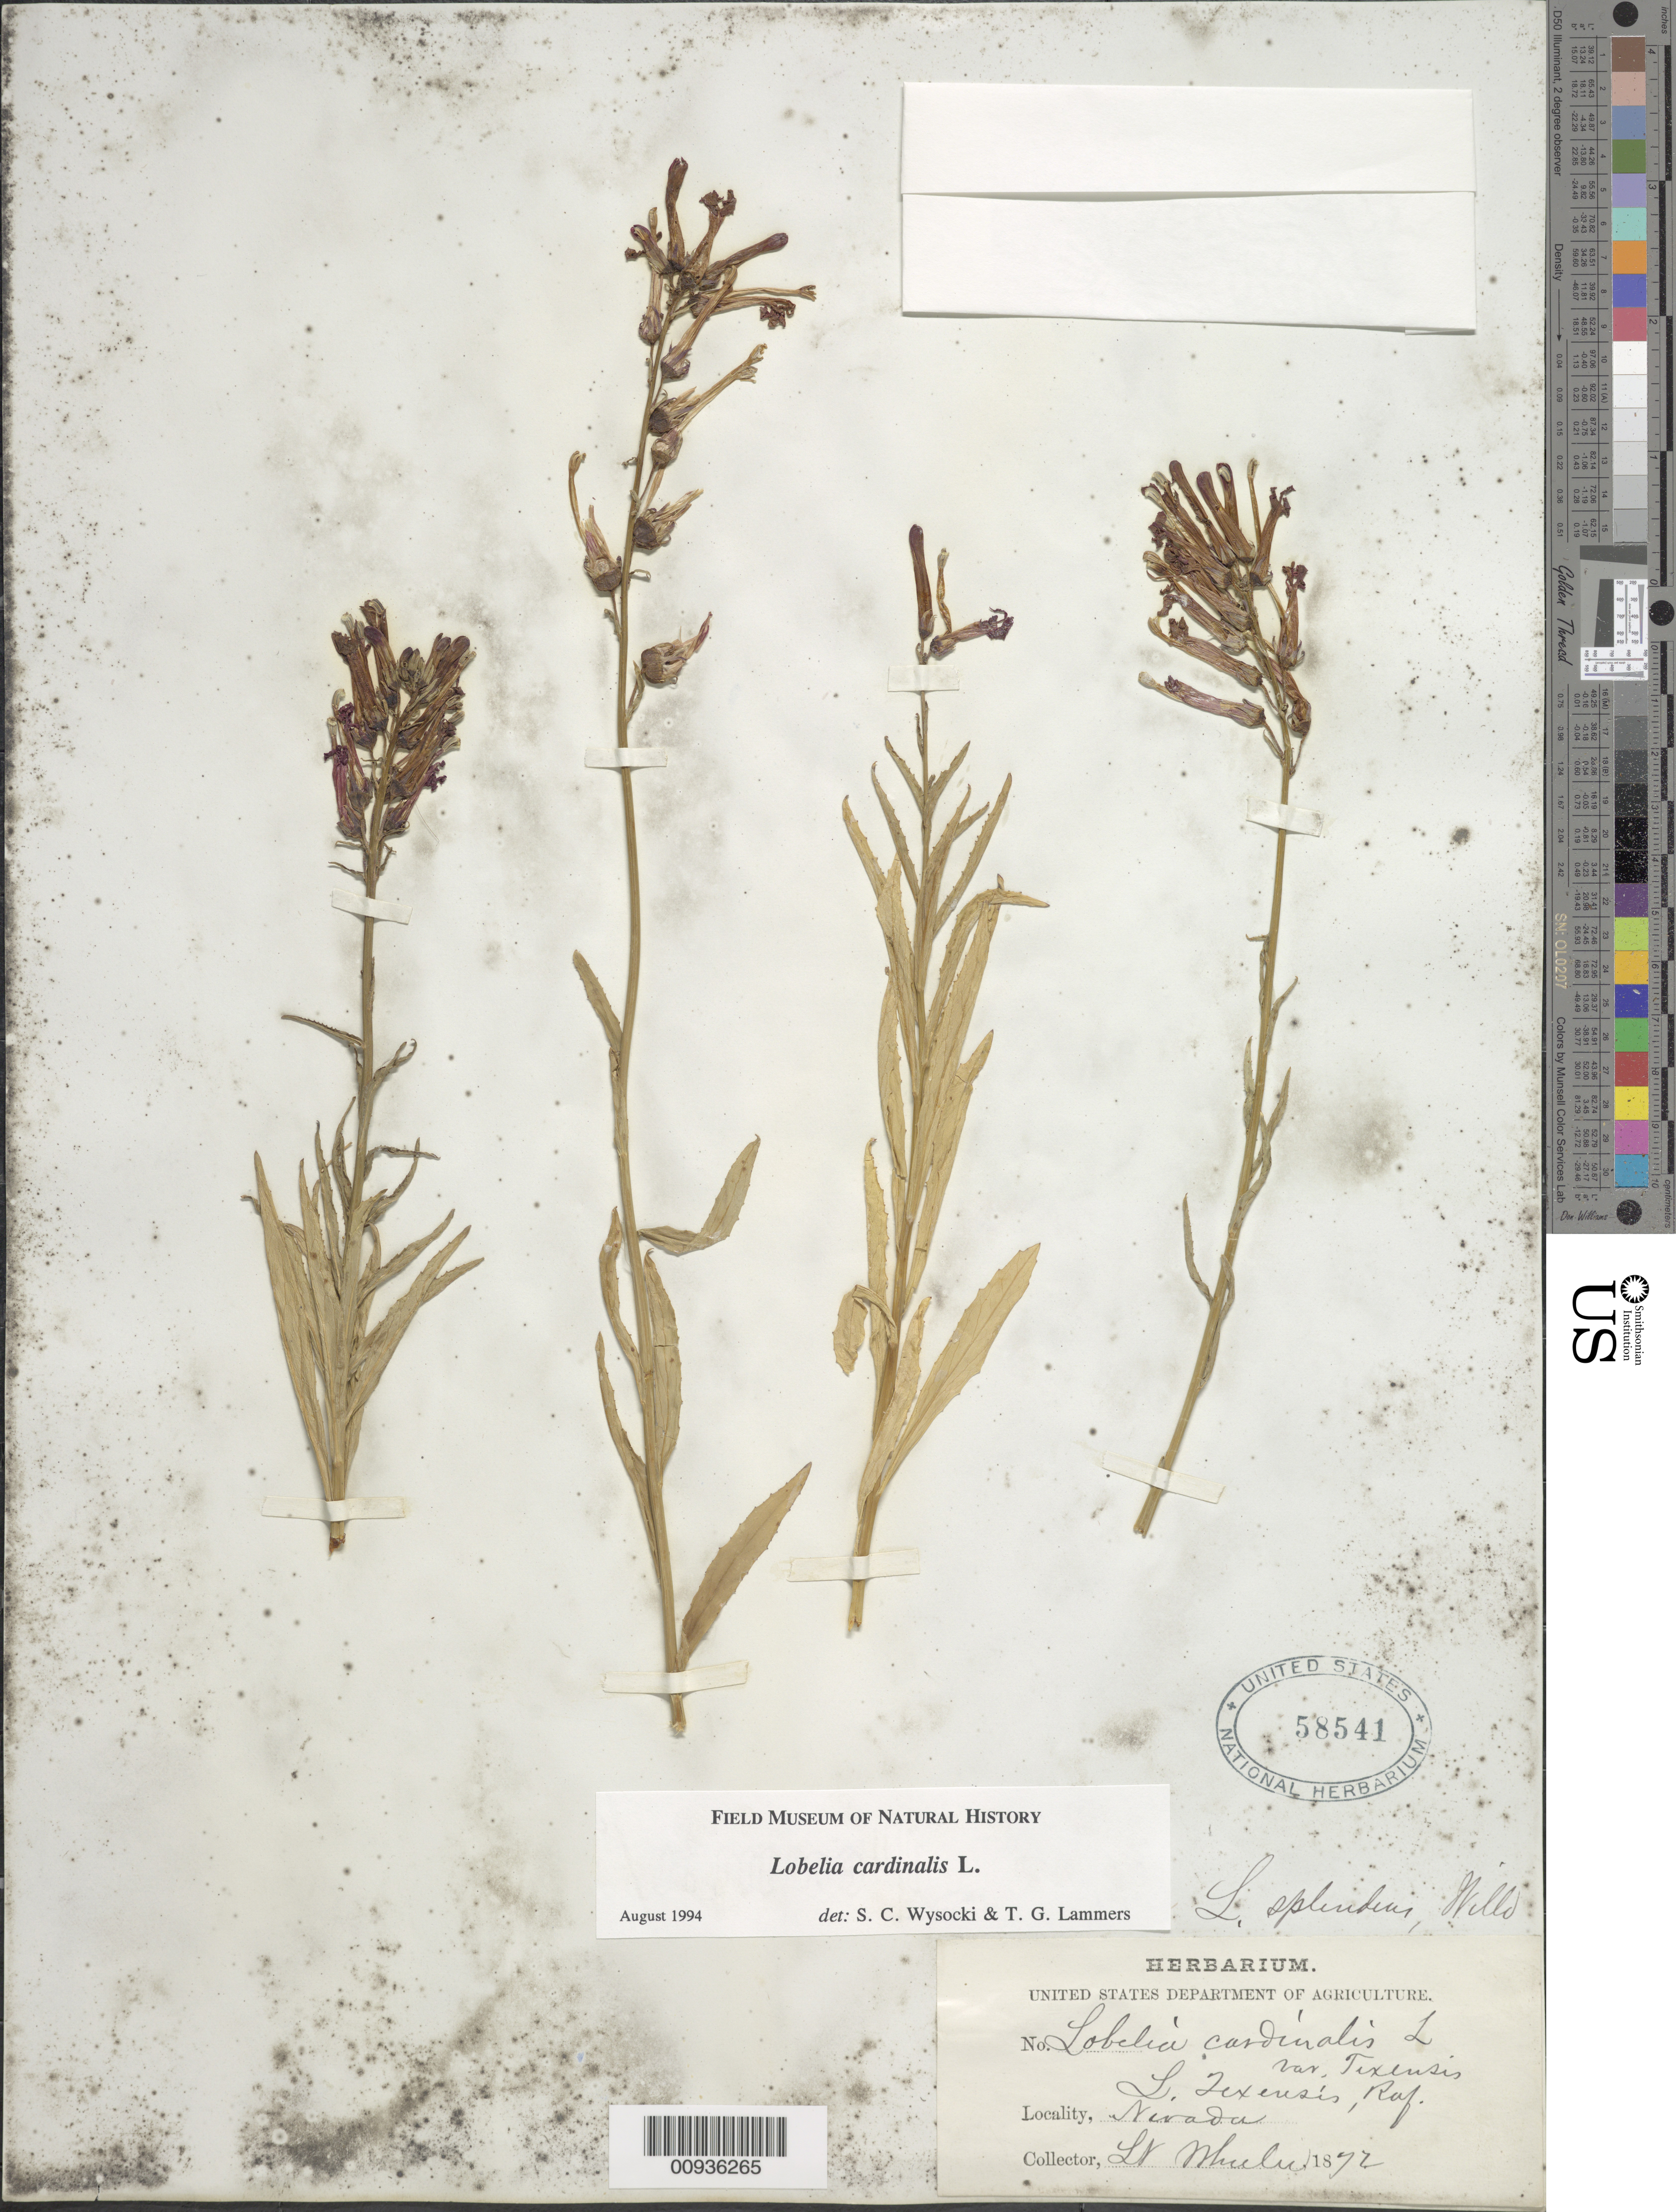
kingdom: Plantae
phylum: Tracheophyta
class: Magnoliopsida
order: Asterales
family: Campanulaceae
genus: Lobelia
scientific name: Lobelia cardinalis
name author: L.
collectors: Wheeler Survey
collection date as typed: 1872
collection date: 1872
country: United States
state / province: Nevada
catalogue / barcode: US 58541